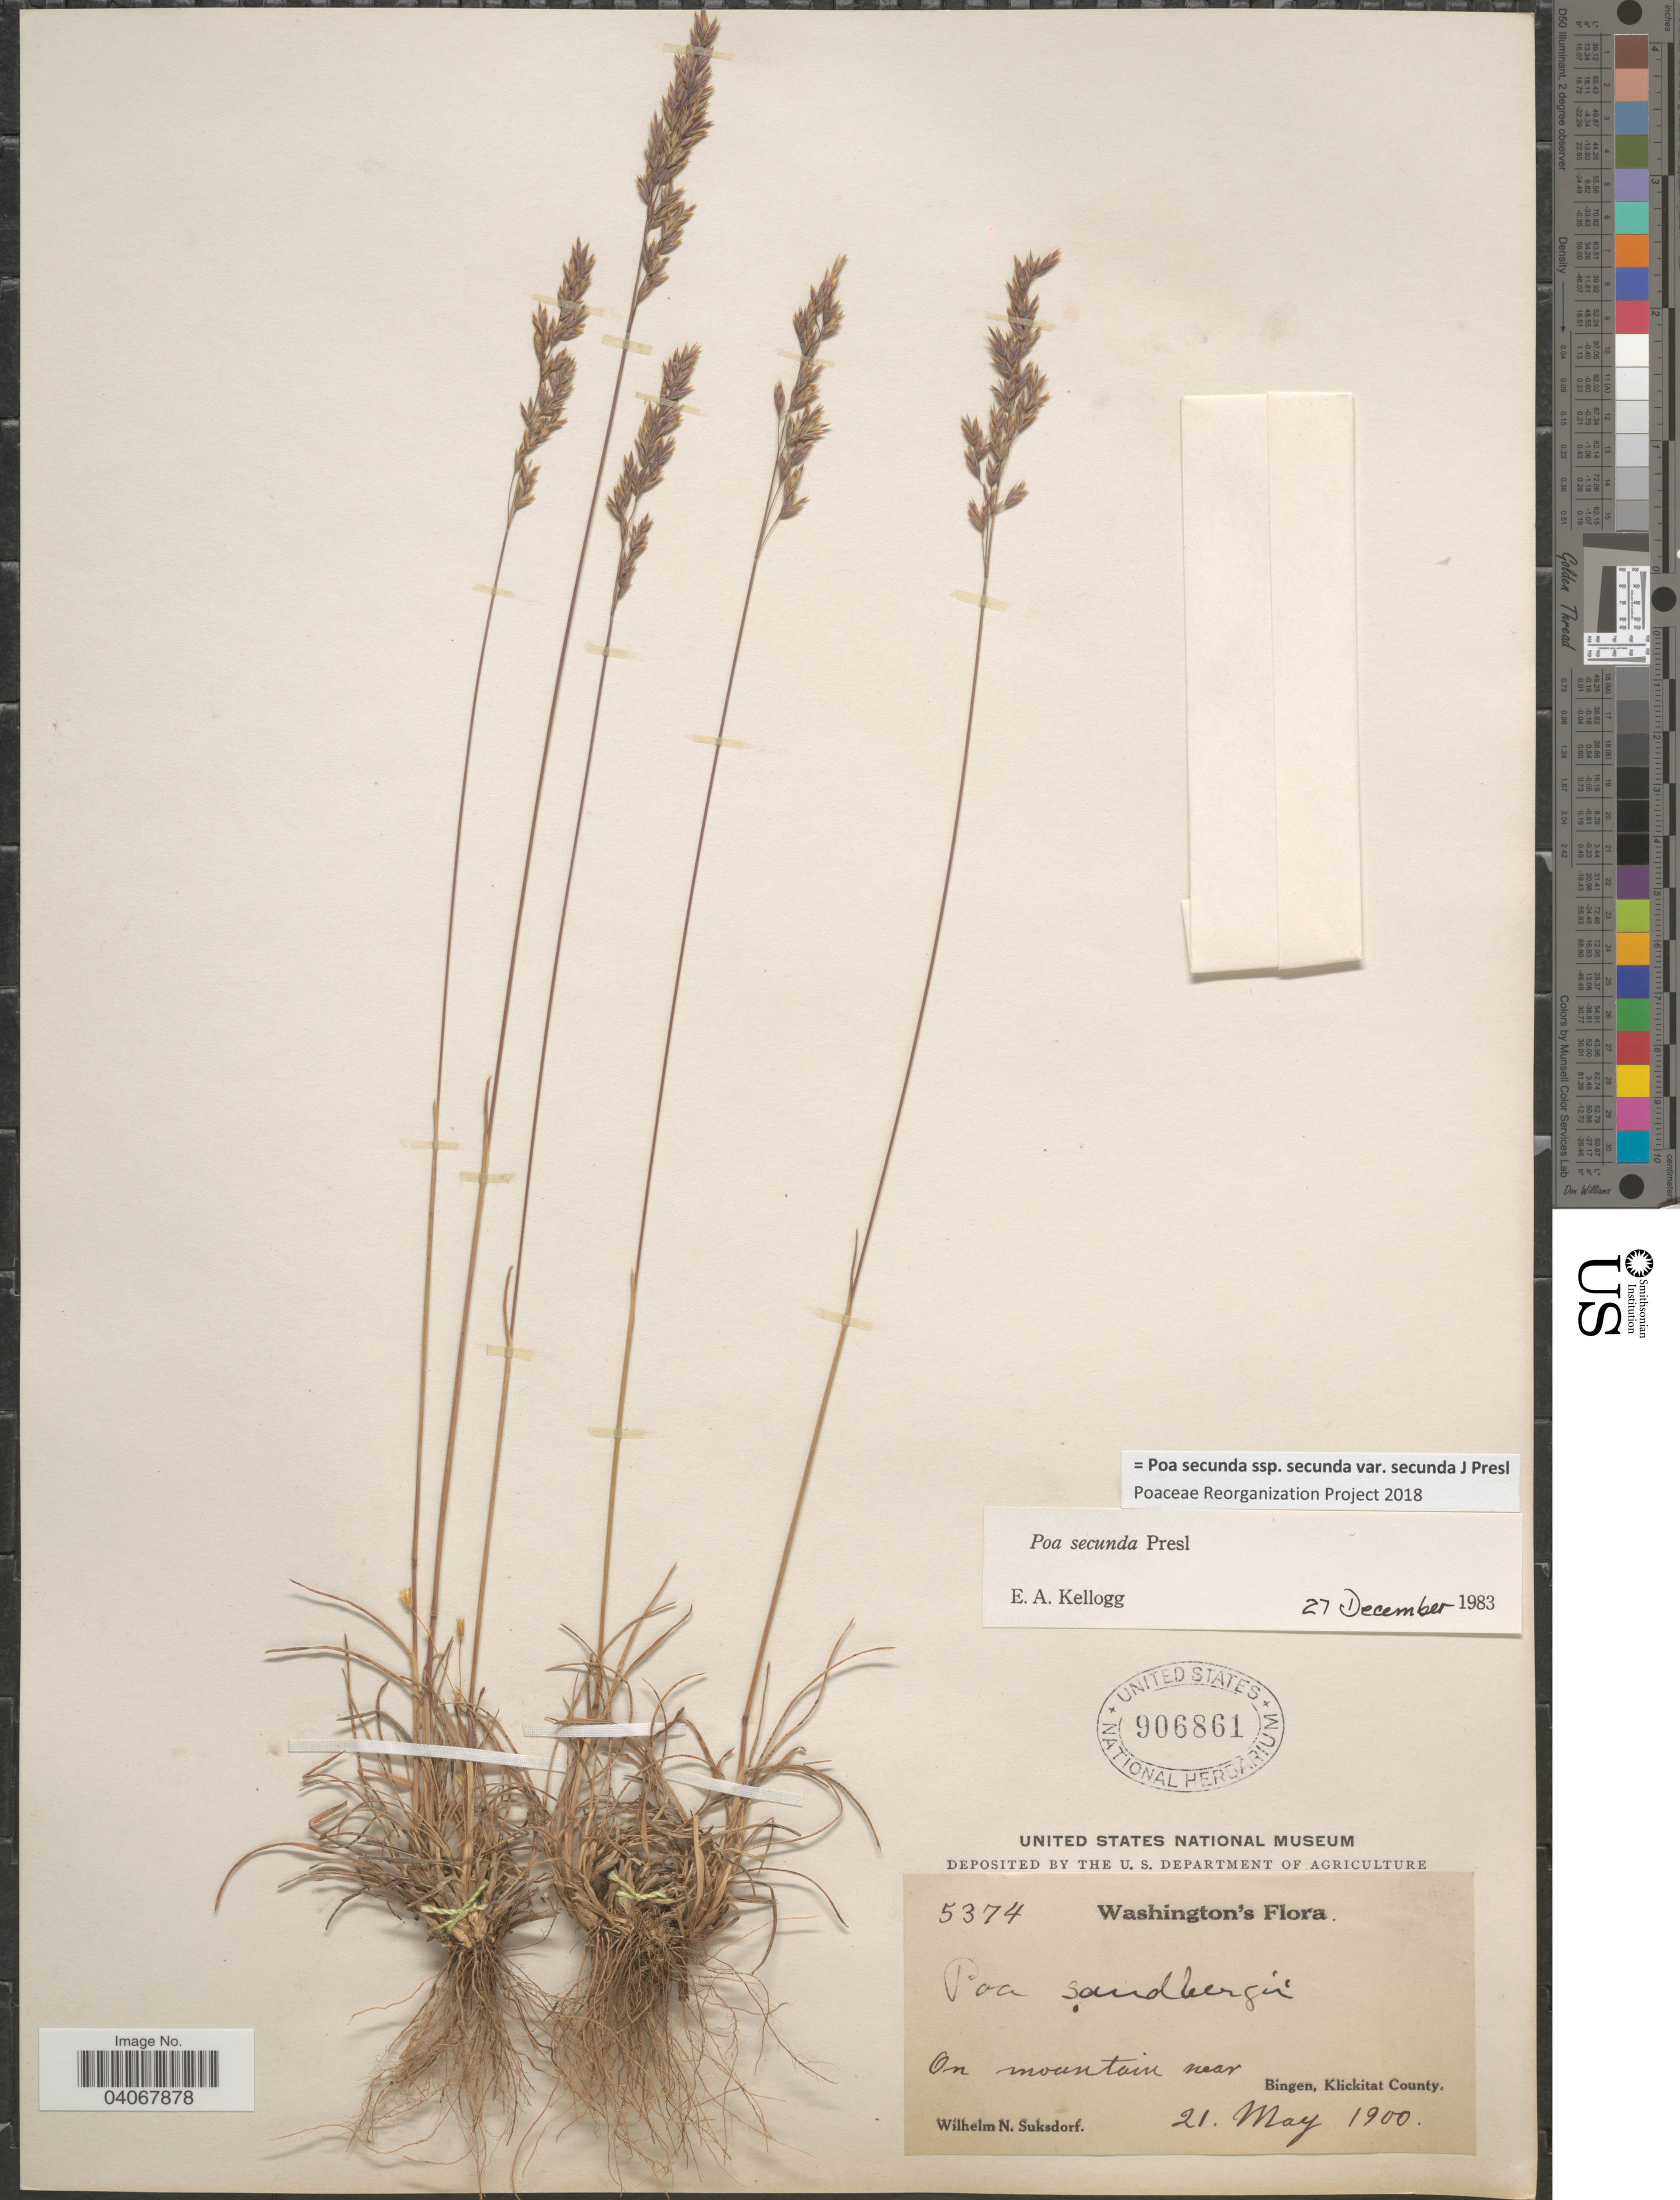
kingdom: Plantae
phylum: Tracheophyta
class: Liliopsida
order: Poales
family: Poaceae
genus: Poa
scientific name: Poa secunda subsp. secunda var. secunda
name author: J. Presl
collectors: W. N. Suksdorf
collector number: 5374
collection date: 1900-05-21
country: United States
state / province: Washington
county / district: Klickitat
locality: On mountain near Bingen, Klickitat County.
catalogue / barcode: US 906861